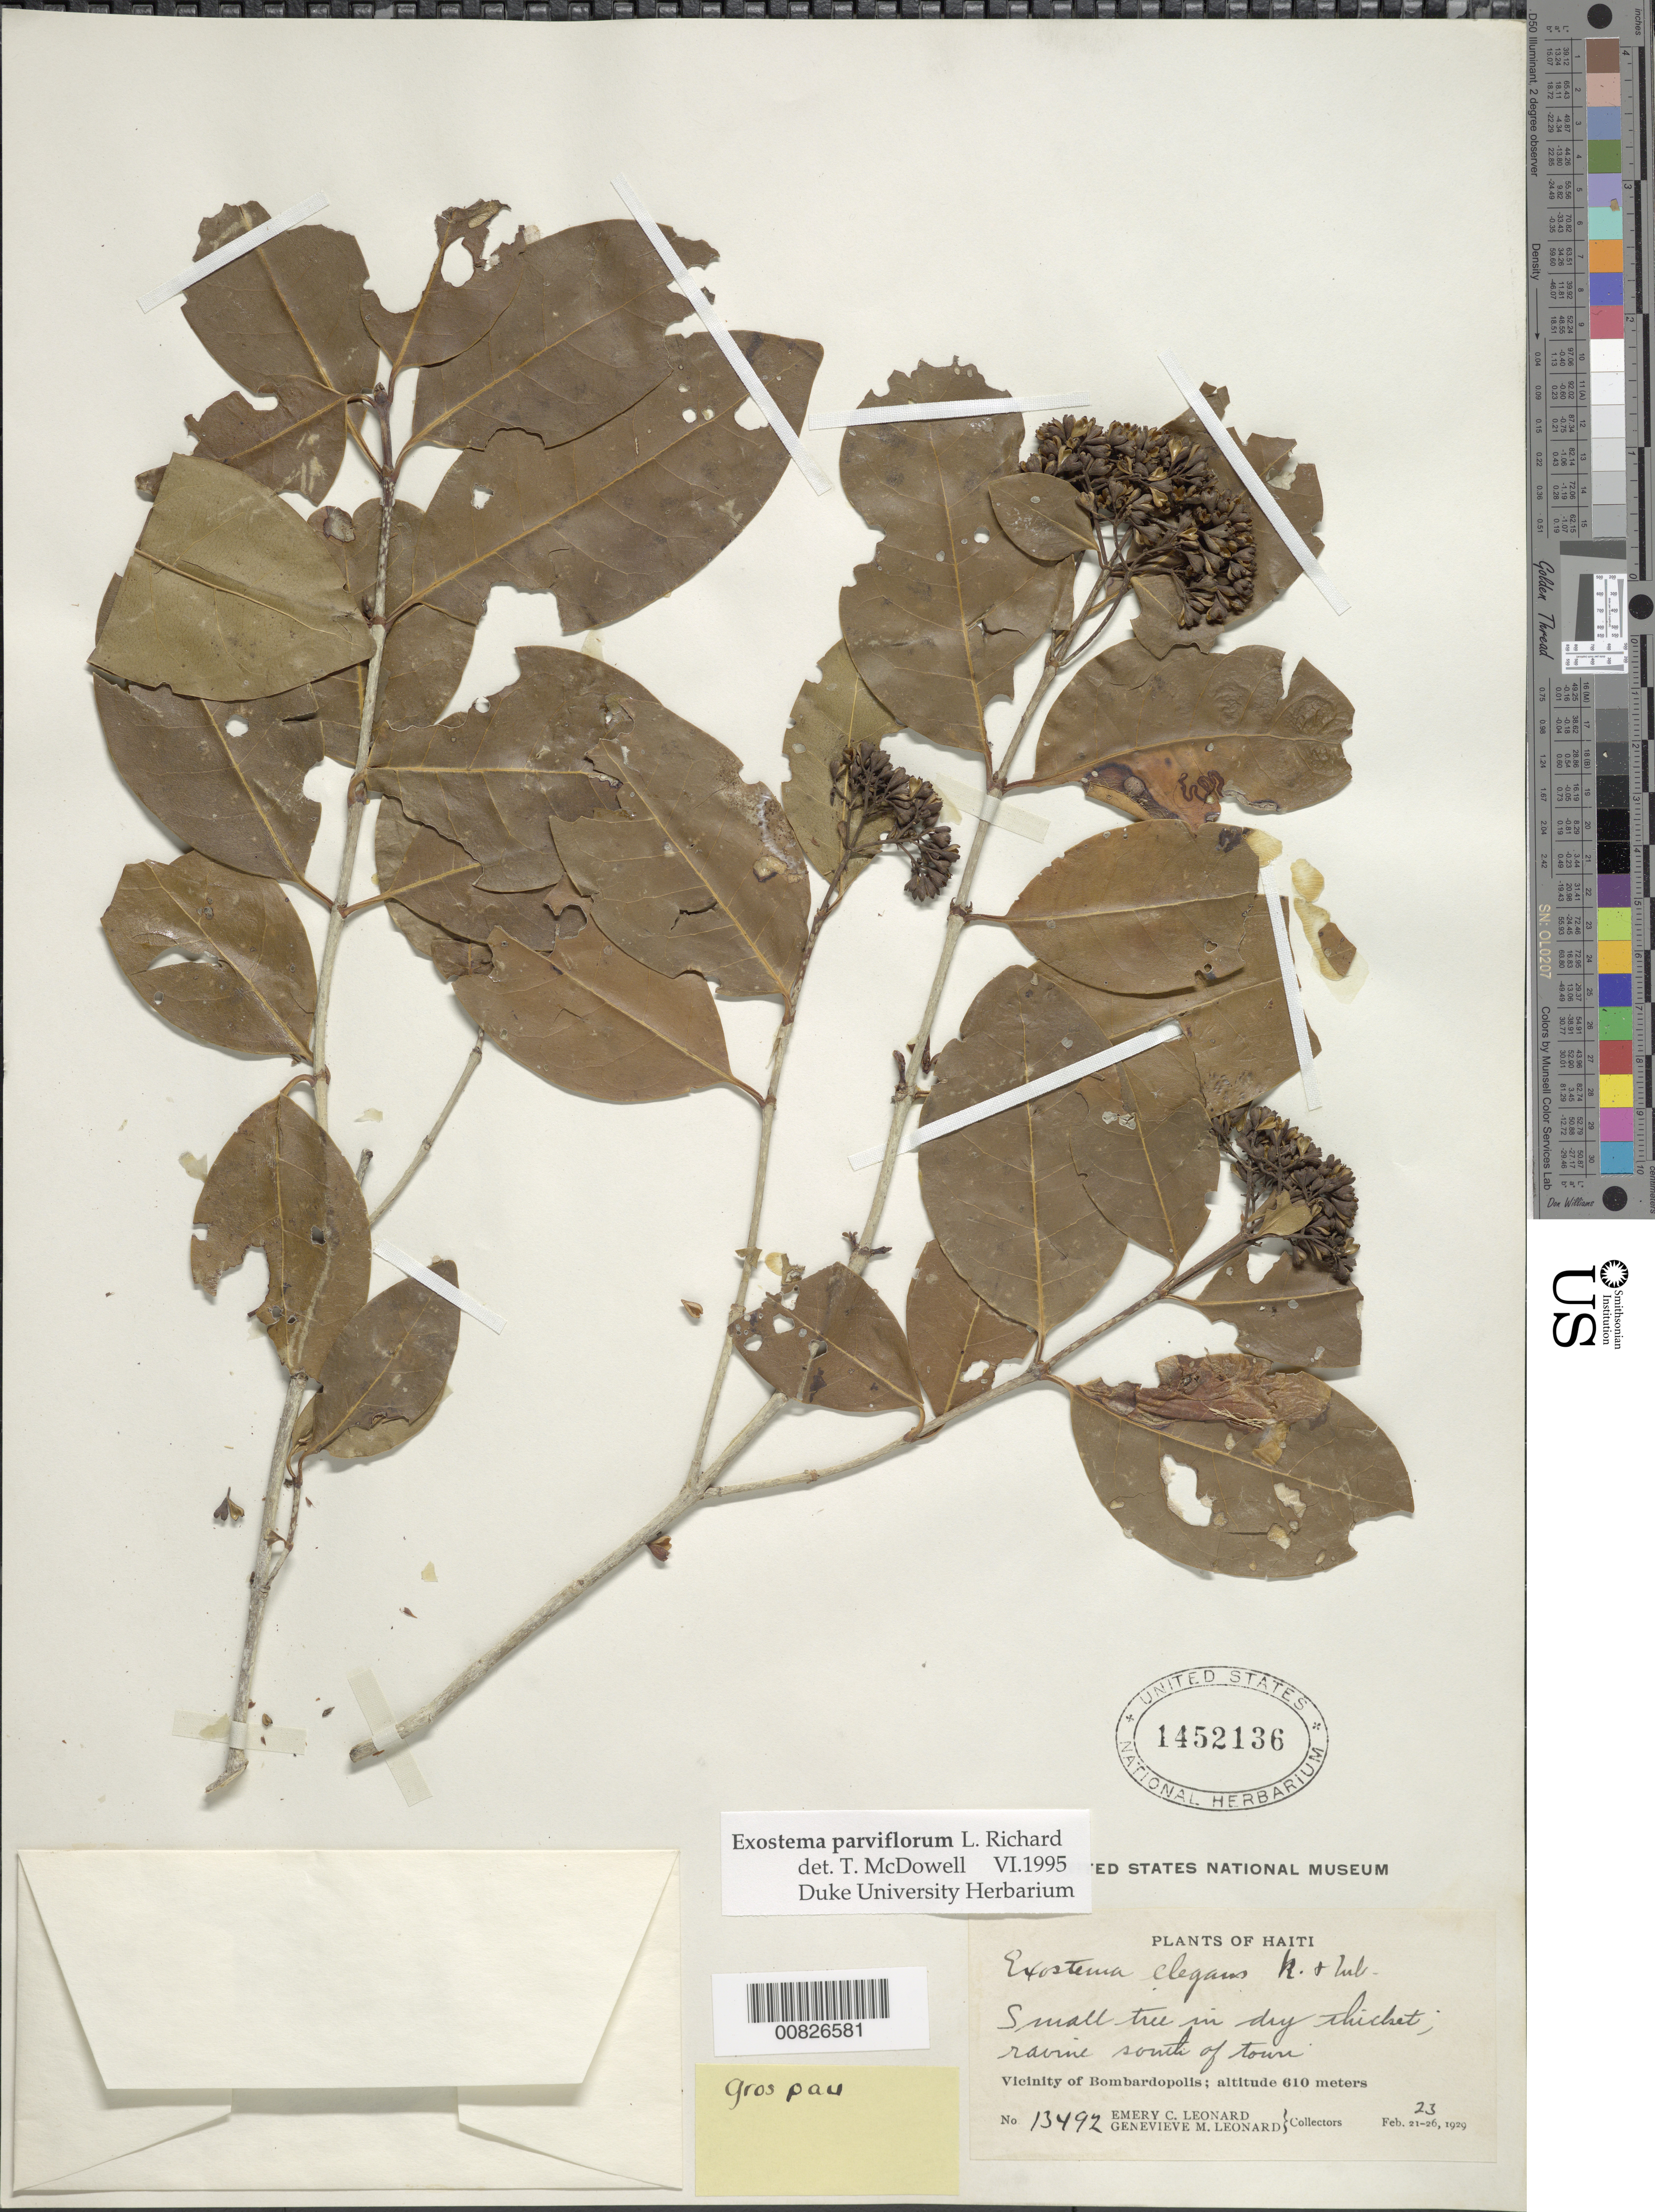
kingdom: Plantae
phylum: Tracheophyta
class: Magnoliopsida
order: Gentianales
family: Rubiaceae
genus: Exostema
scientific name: Exostema parviflorum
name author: A. Rich. ex Humb. & Bonpl.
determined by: McDowell, T.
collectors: E. C. Leonard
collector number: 13492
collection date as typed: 23 Feb 1929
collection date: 1929-02-23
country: Haiti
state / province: Nord-Ouest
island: Hispaniola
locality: Vicinity of Bombardopolis, S of town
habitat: In dry thicket of ravine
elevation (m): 610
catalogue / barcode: US 1452136